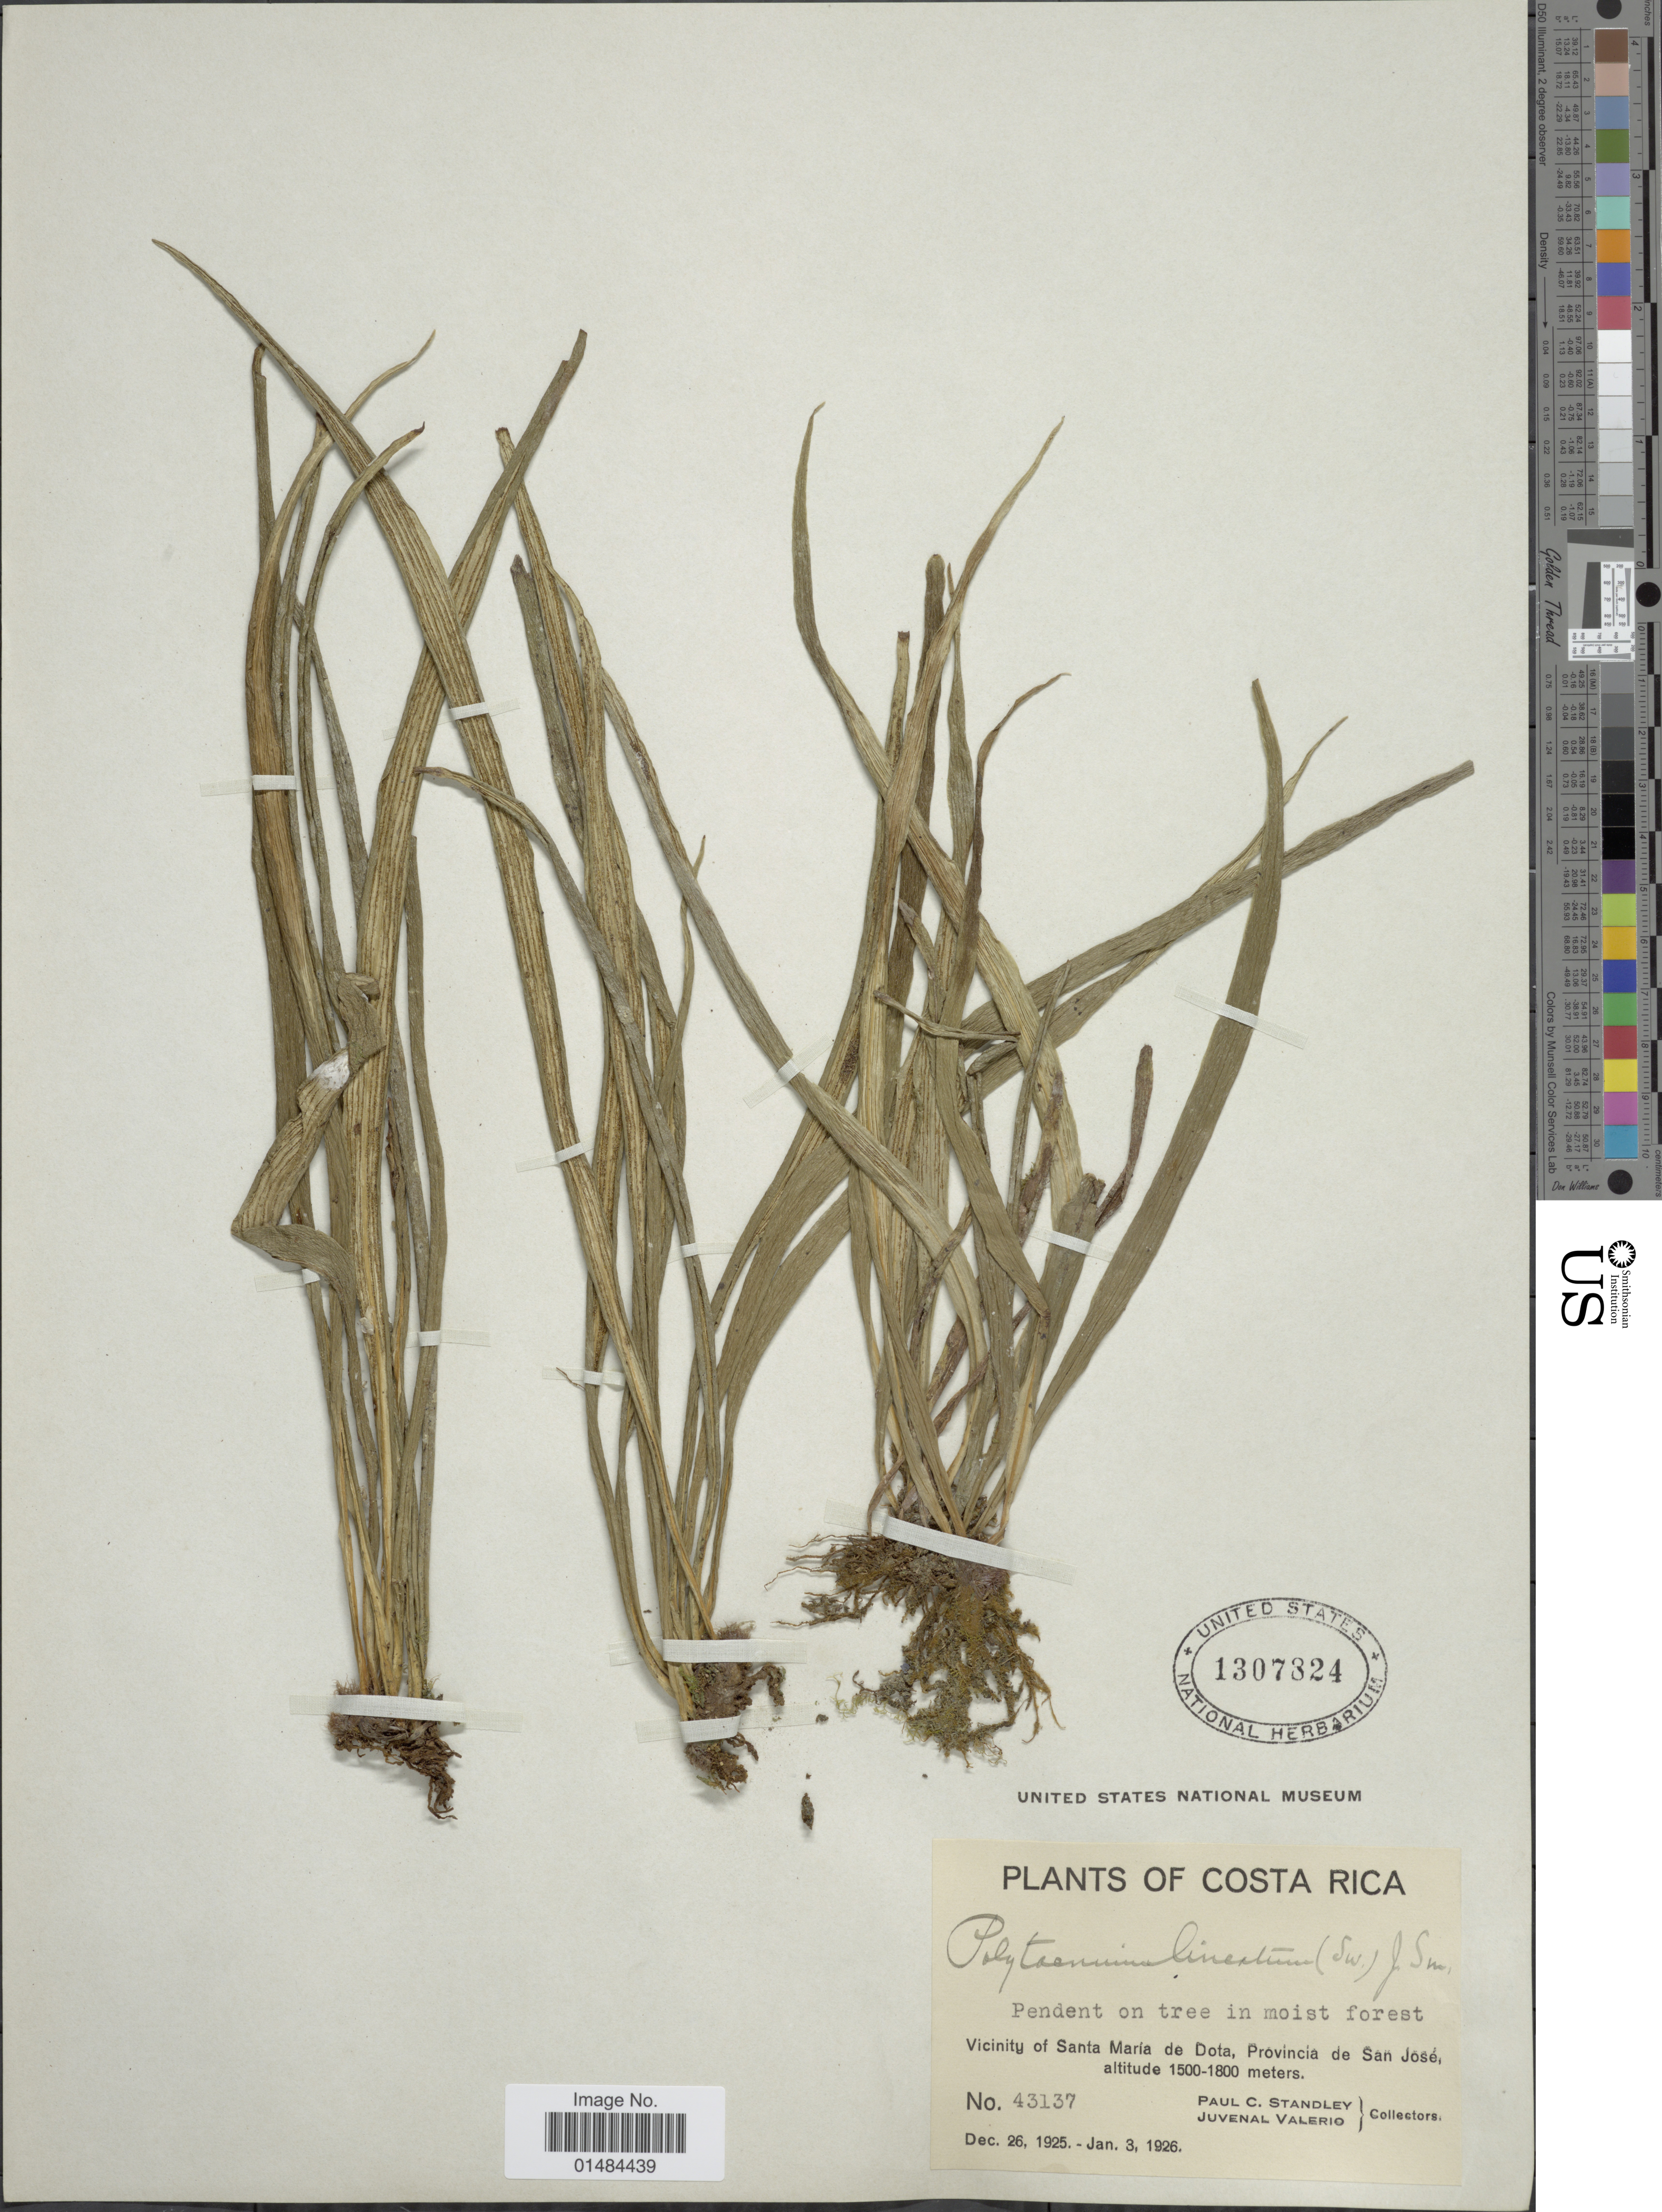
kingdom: Plantae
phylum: Tracheophyta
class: Polypodiopsida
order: Polypodiales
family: Pteridaceae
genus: Polytaenium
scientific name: Polytaenium lineatum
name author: (Sw.) J. Sm.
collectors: P. C. Standley & J. Valerio R.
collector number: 43137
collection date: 1925-12-26/1926-01-03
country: Costa Rica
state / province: San José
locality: Costa Rica, Vicinity of Santa Maria de Dota, Provincia de San José.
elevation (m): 1500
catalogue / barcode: US 1307324